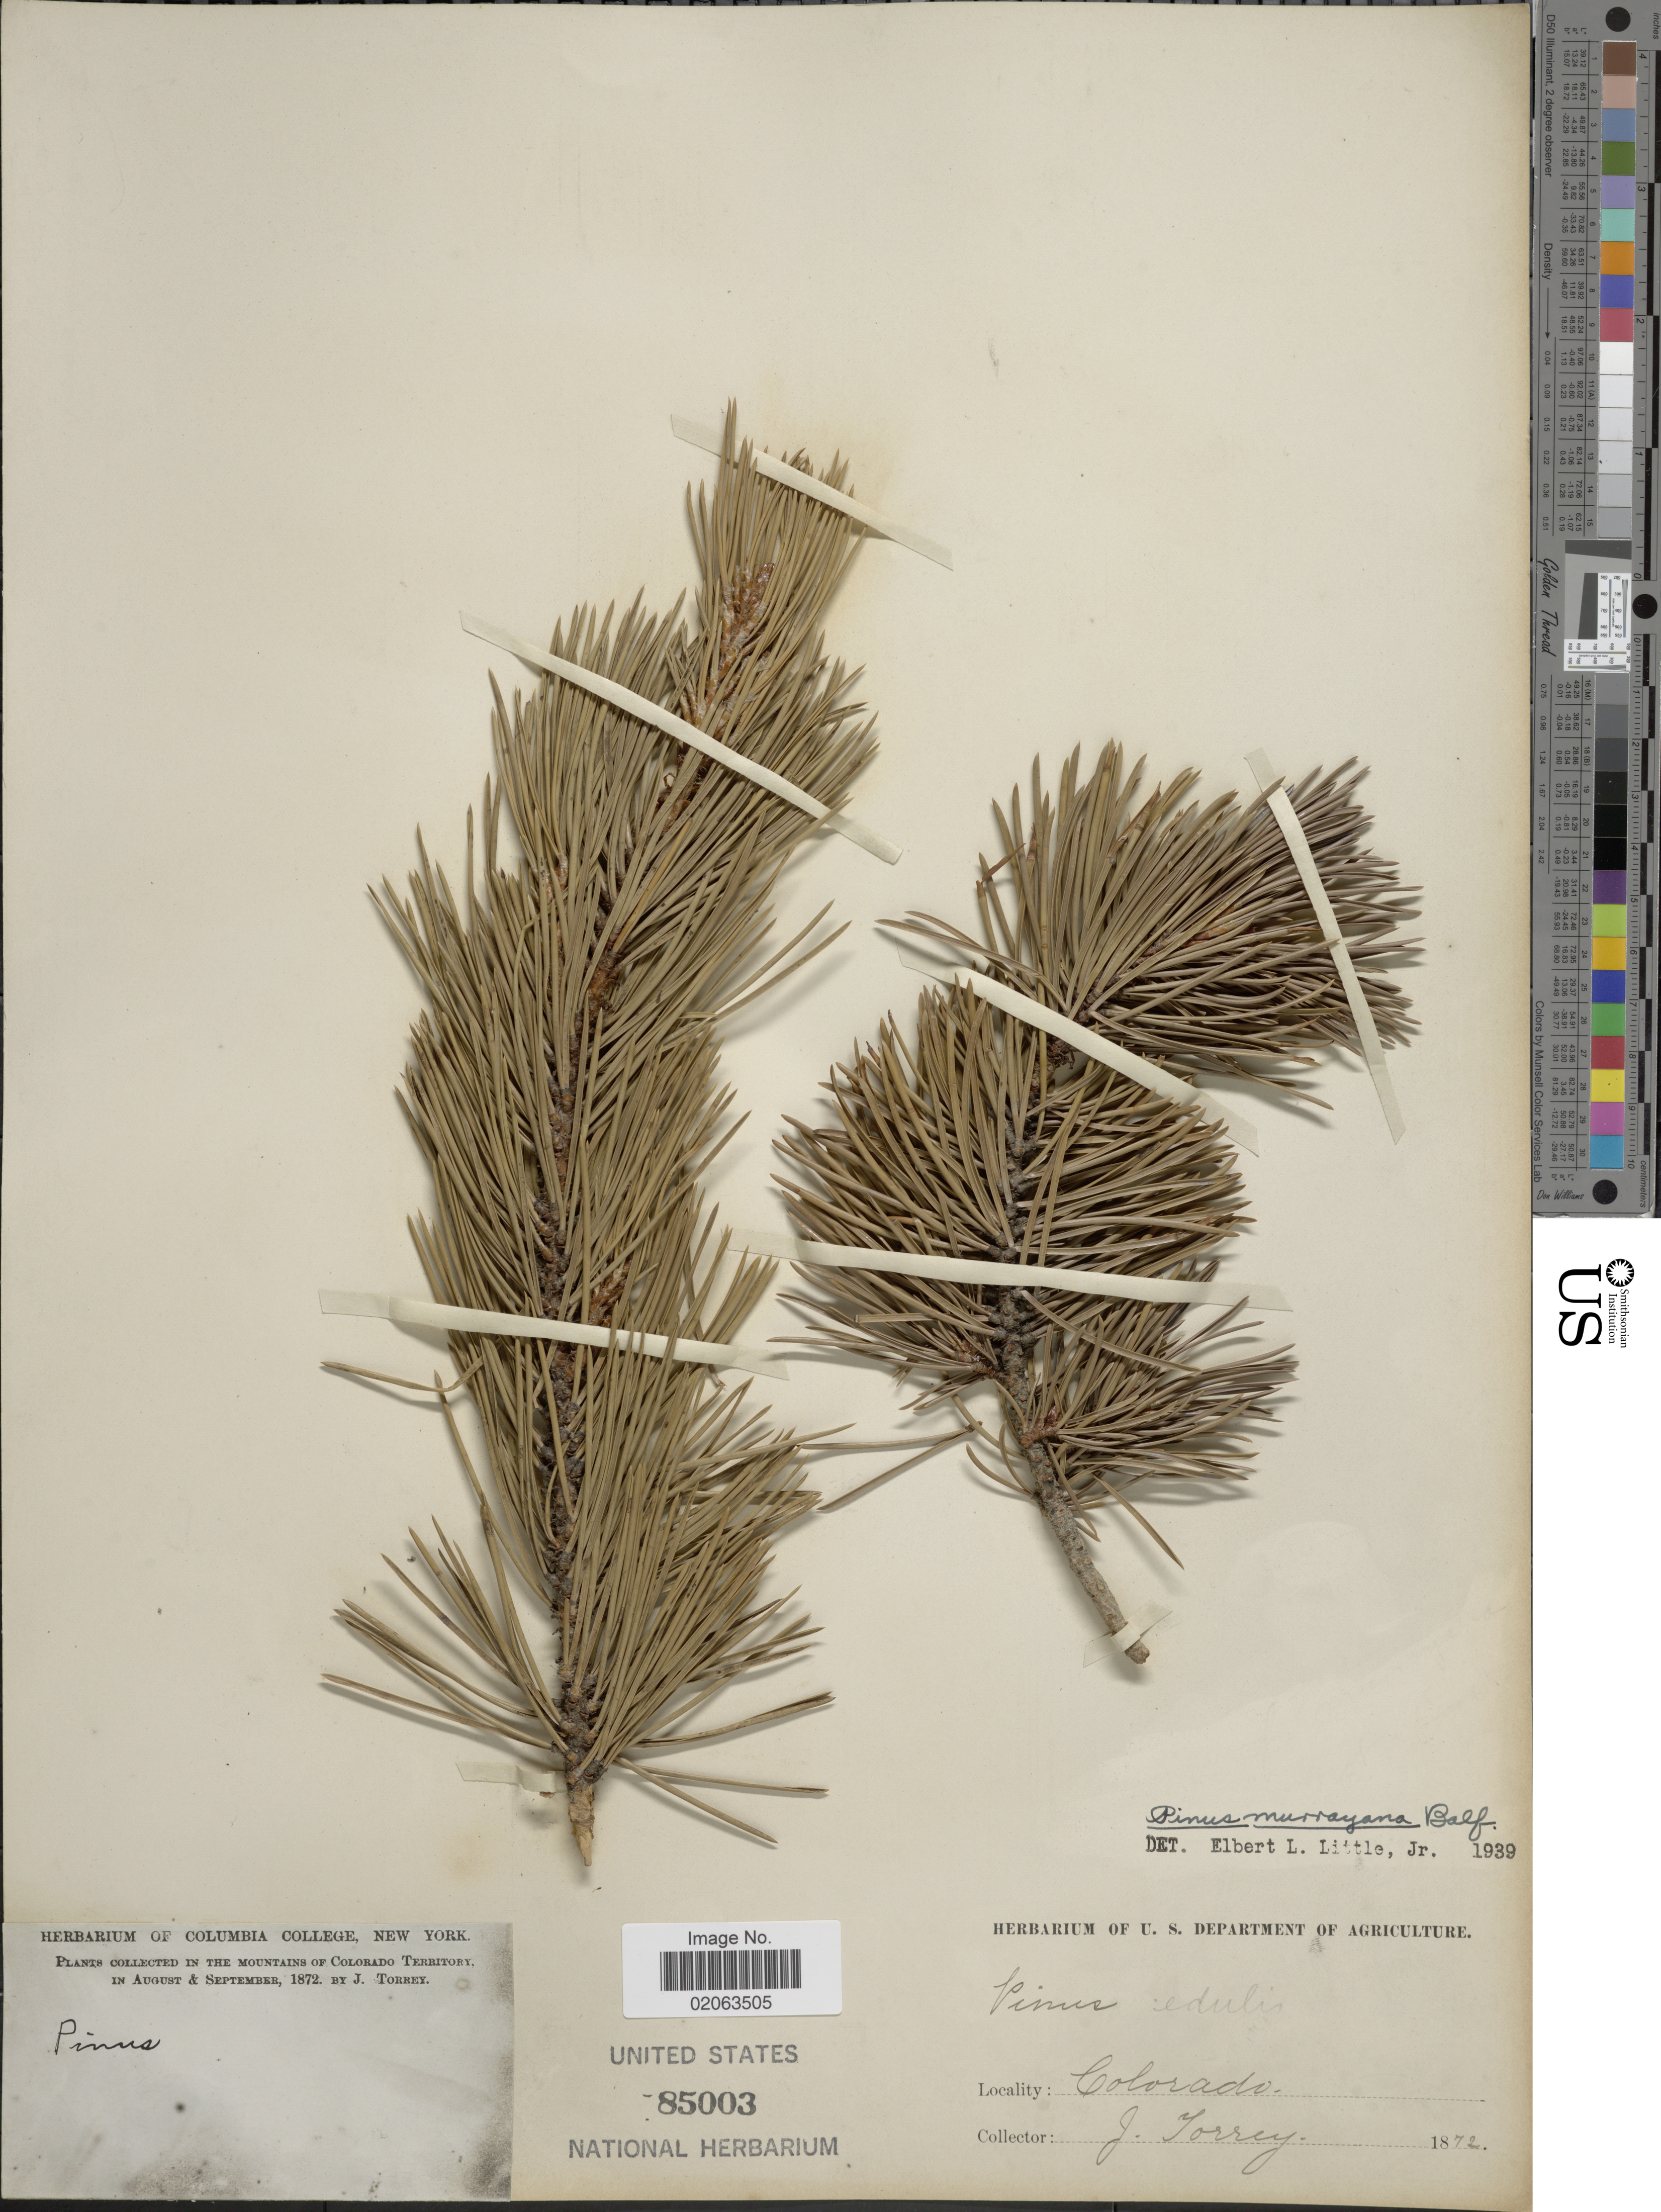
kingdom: Plantae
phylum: Tracheophyta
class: Pinopsida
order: Pinales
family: Pinaceae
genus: Pinus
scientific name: Pinus contorta var. latifolia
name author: Engelm. ex S. Watson in C. King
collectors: J. Torrey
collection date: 1872-08/1872-09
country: United States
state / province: Colorado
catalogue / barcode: US 85003